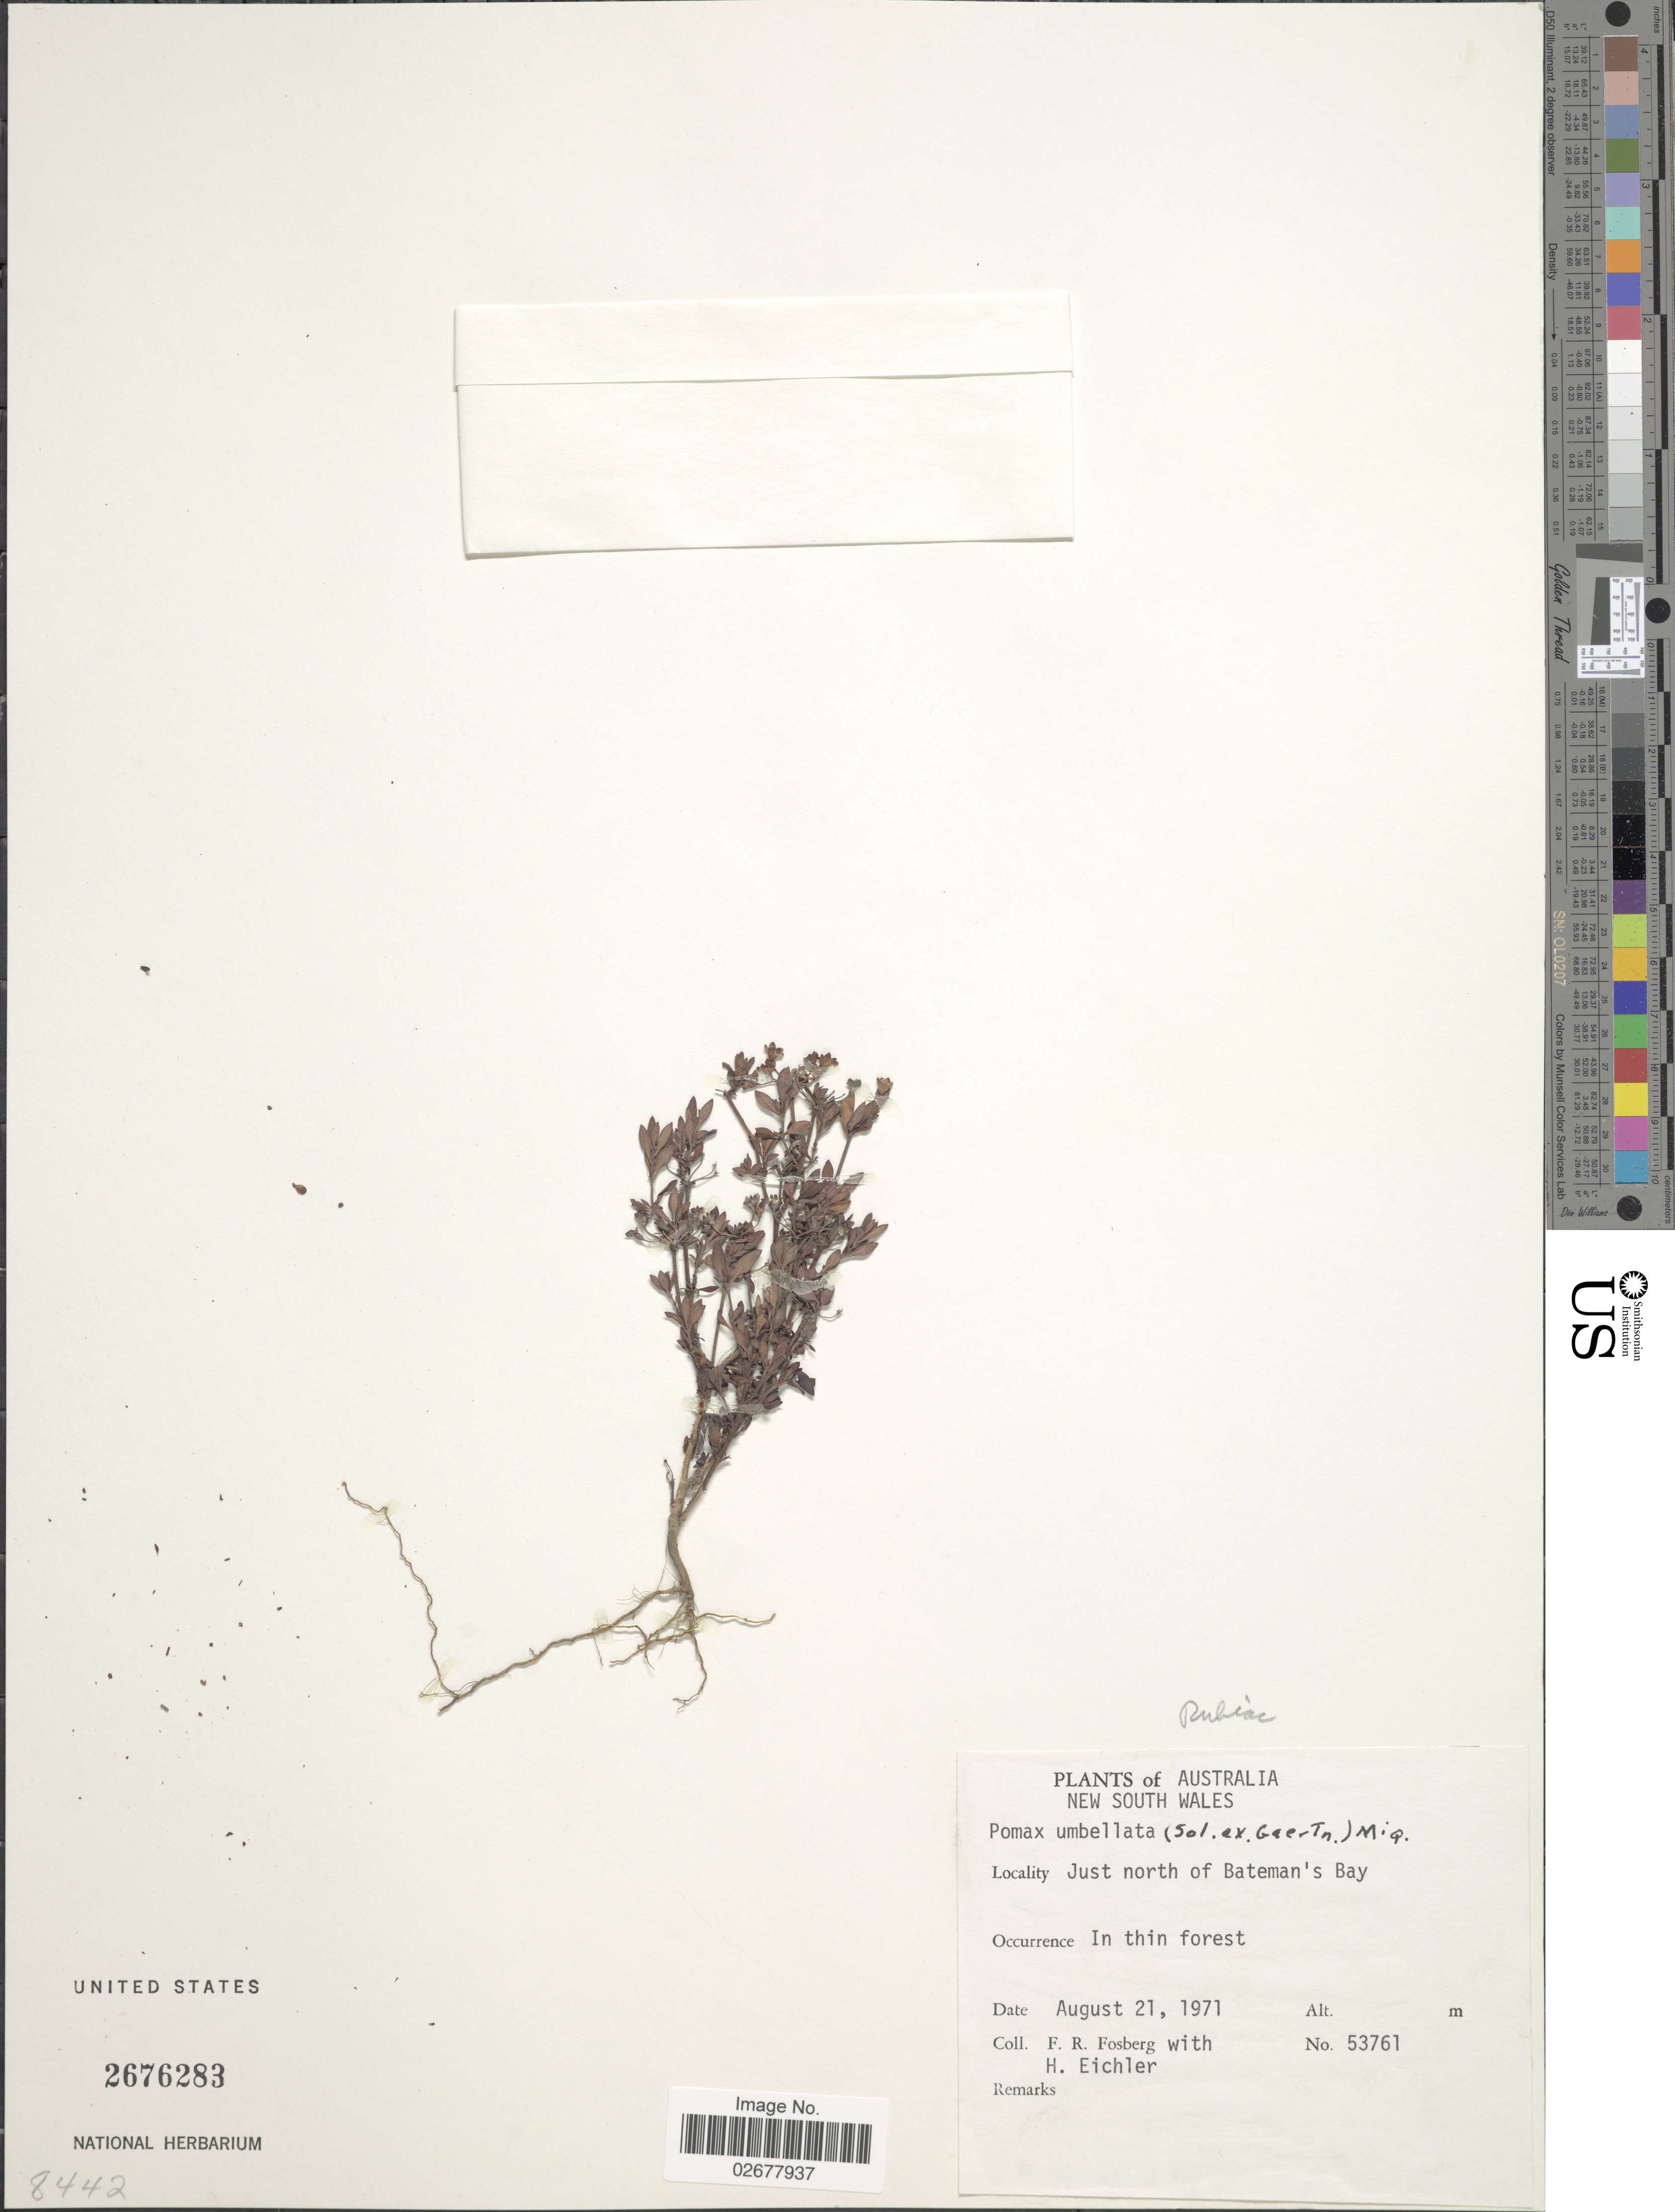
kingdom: Plantae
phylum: Tracheophyta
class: Magnoliopsida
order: Gentianales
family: Rubiaceae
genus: Pomax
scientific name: Pomax umbellata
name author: (Gaertn.) Sol. ex A. Rich.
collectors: F. R. Fosberg & H. Eichler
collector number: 53761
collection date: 1971-08-21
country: Australia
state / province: New South Wales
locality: Just north of Bateman's Bay, In thin forest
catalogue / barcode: US 2676283